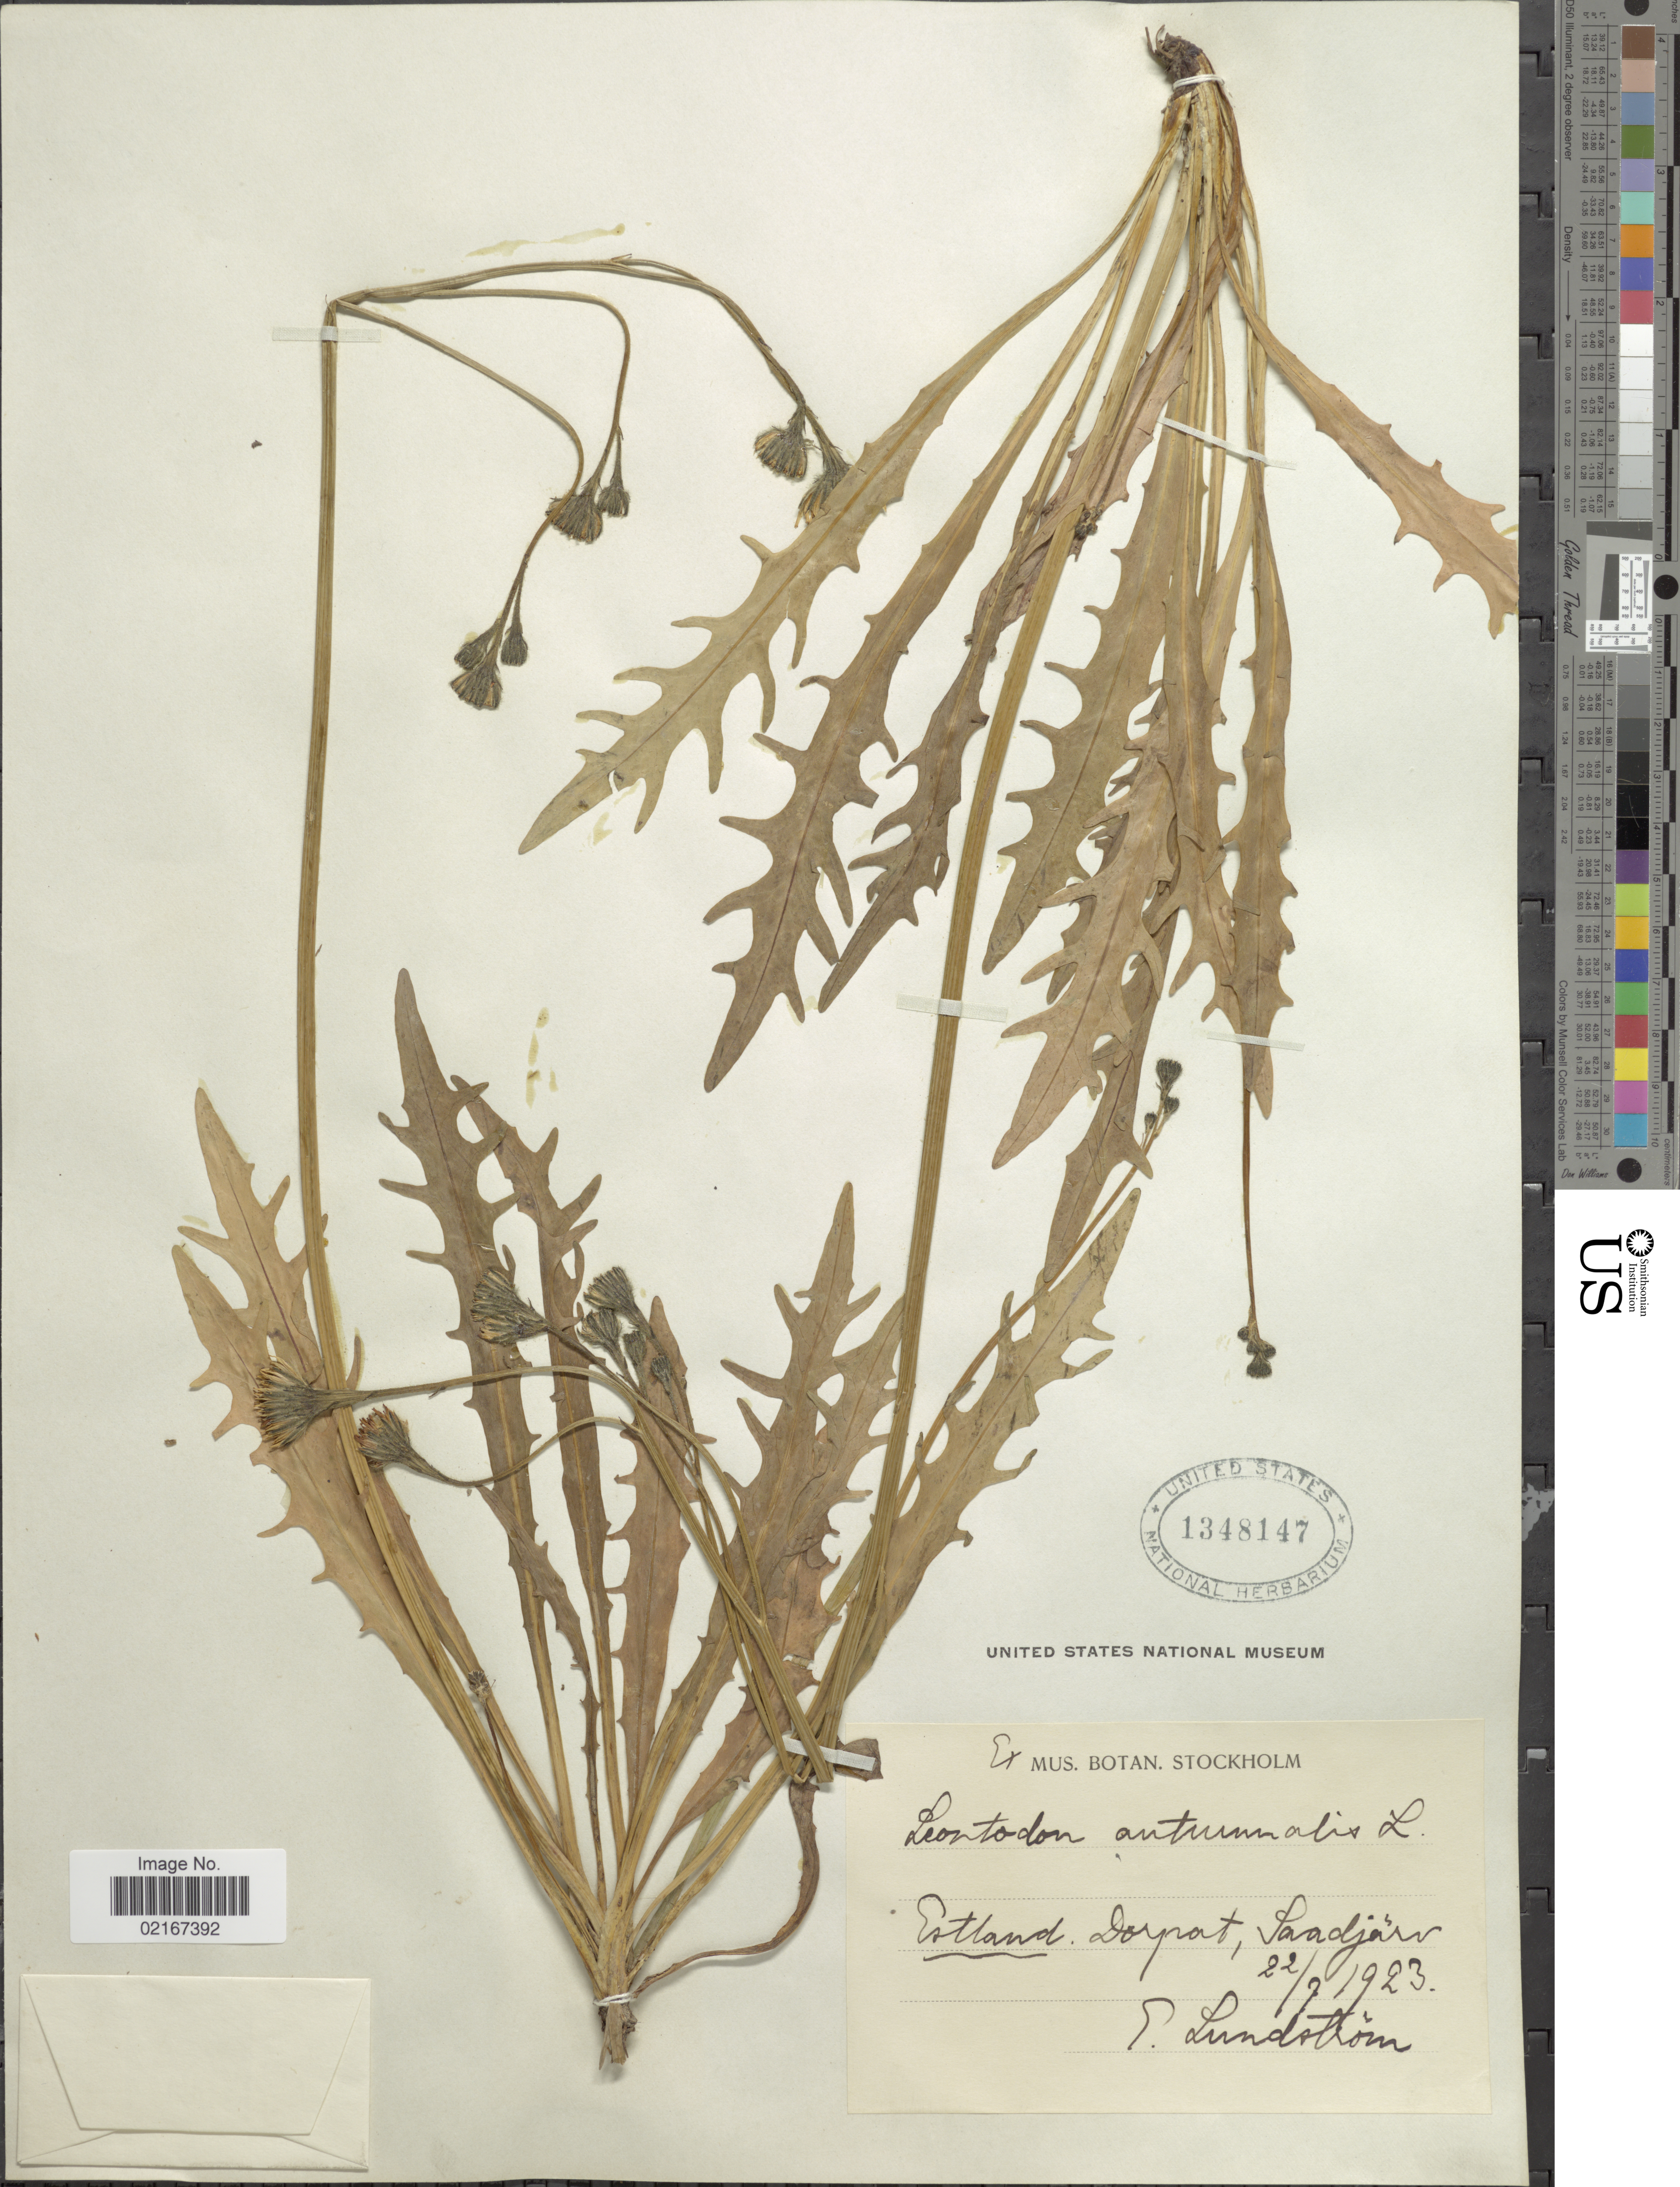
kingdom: Plantae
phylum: Tracheophyta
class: Magnoliopsida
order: Asterales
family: Asteraceae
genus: Scorzoneroides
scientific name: Scorzoneroides autumnalis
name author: (L.) Moench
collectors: Lundstrom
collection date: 1923-07-22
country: Estonia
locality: Estland, Dorpat, Saradjarv [interpreted]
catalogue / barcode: US 1348147